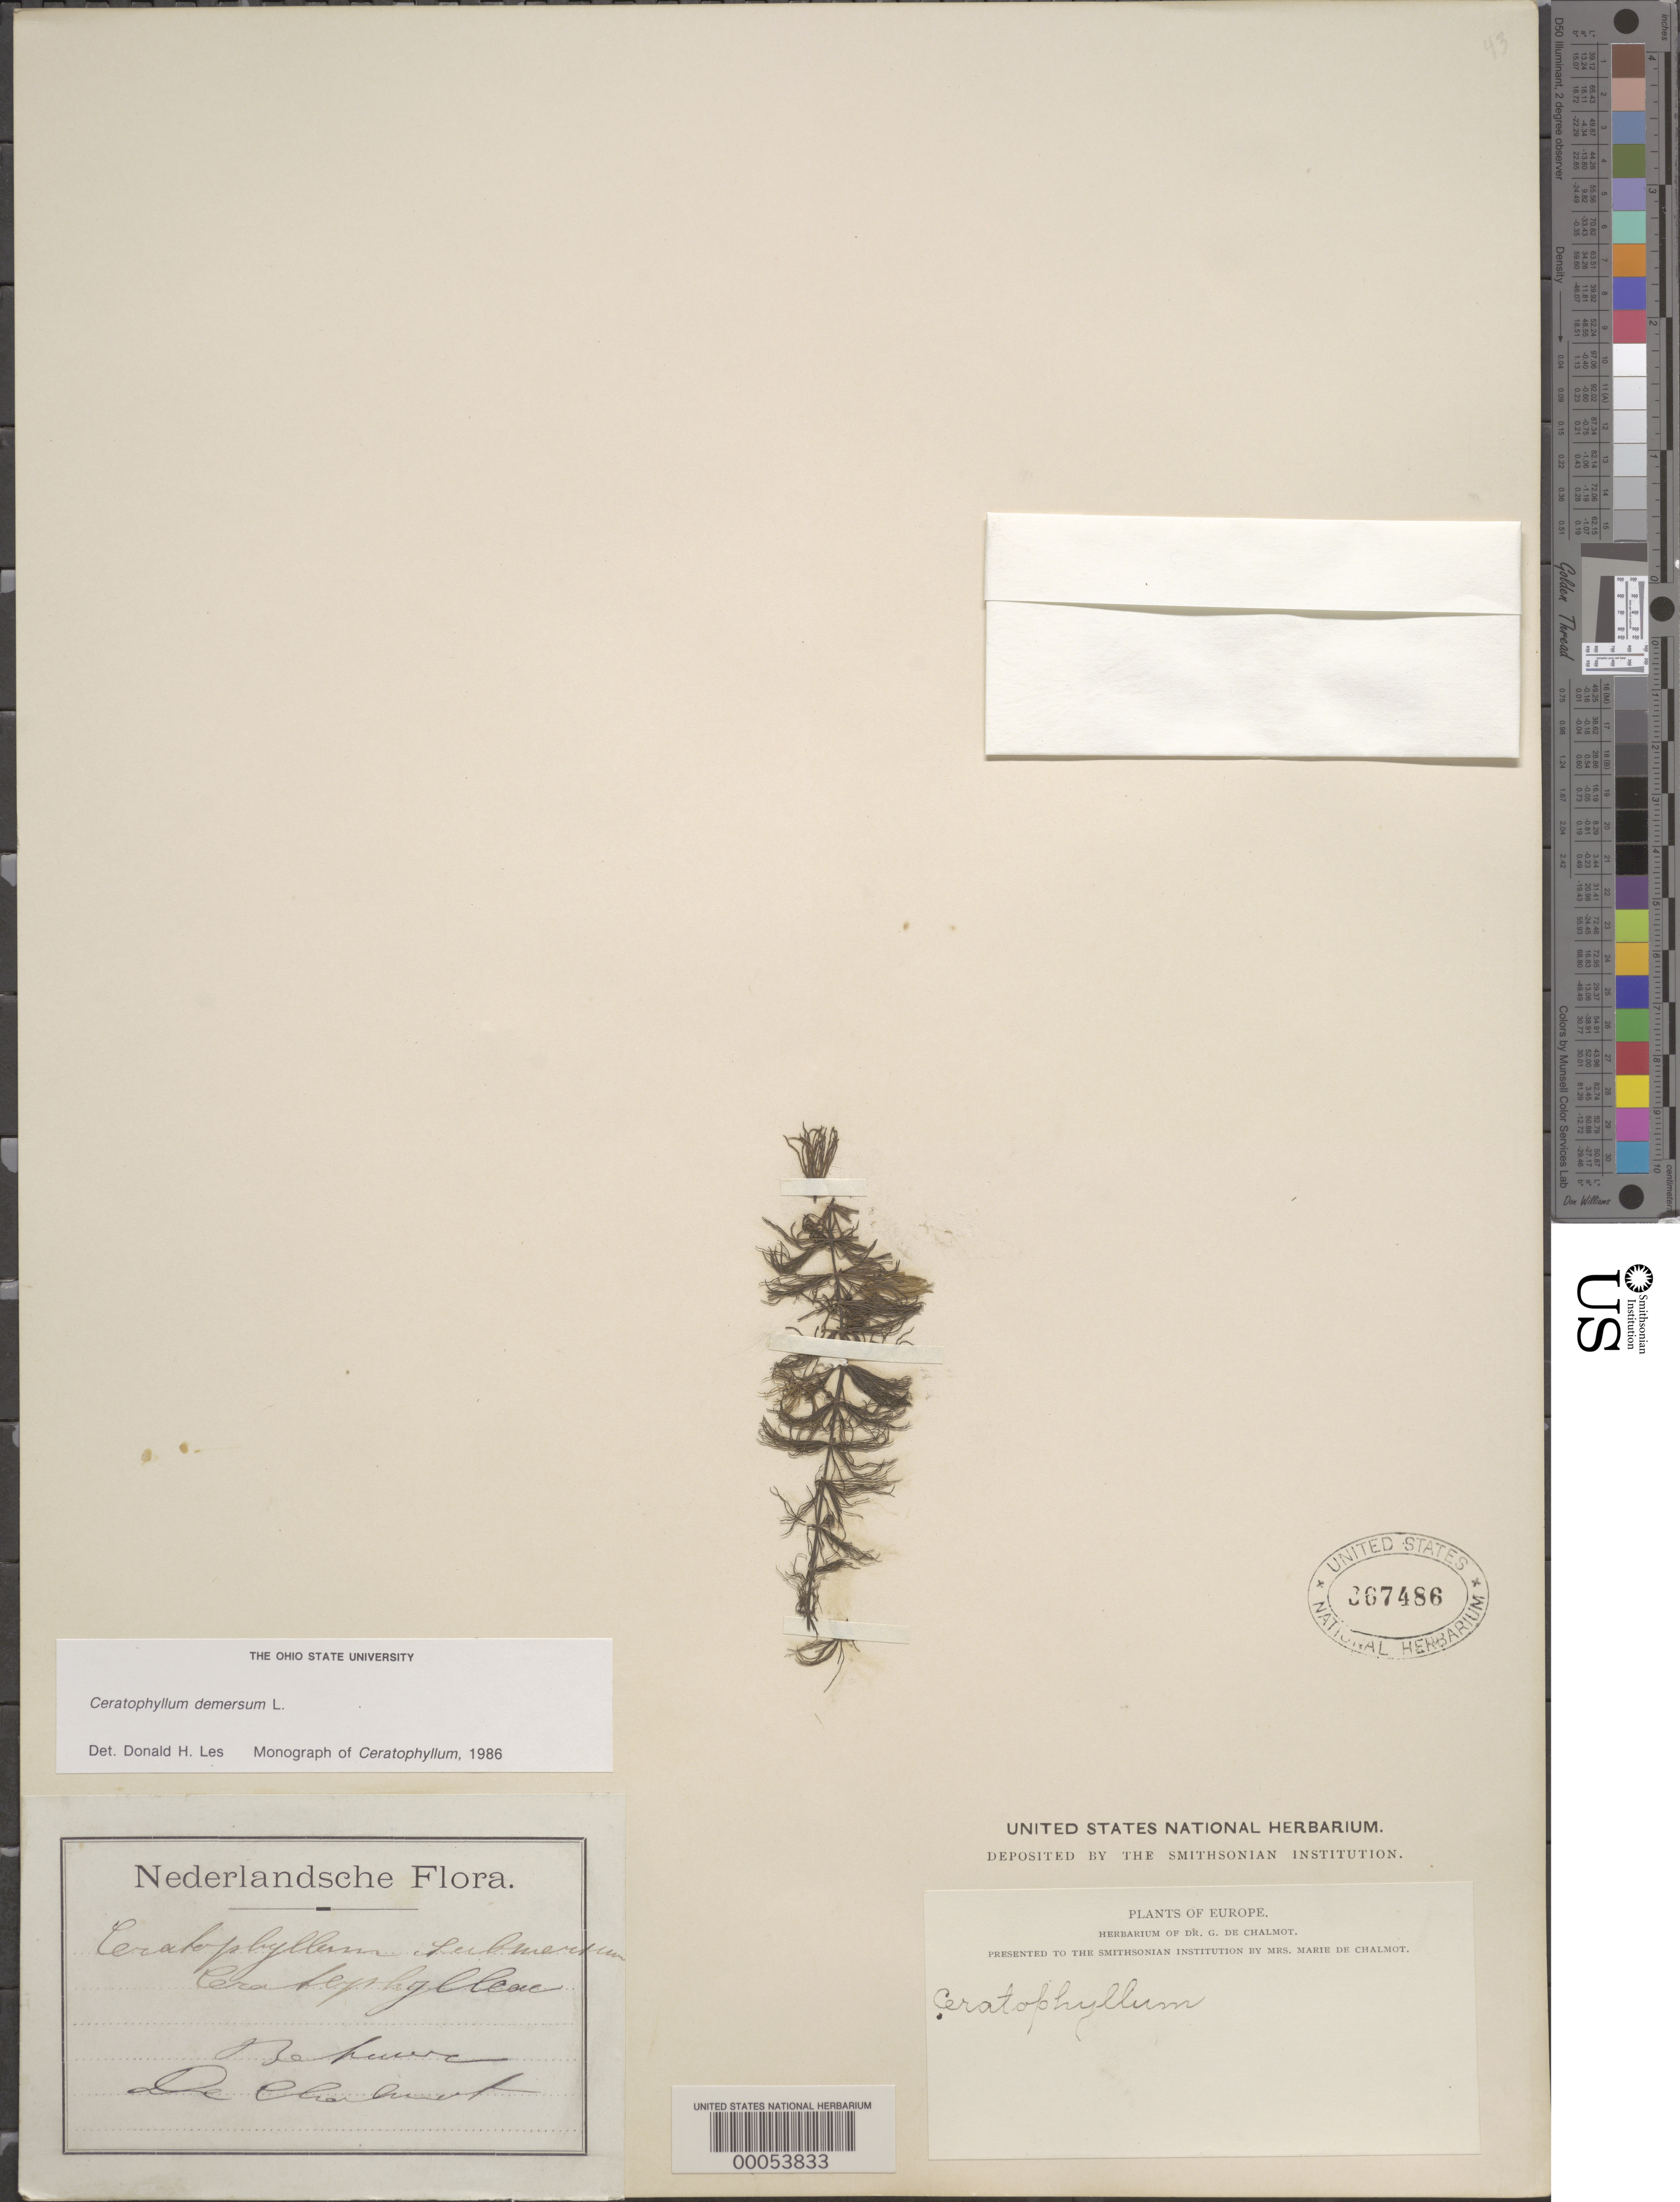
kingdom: Plantae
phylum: Tracheophyta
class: Magnoliopsida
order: Ceratophyllales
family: Ceratophyllaceae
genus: Ceratophyllum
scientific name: Ceratophyllum demersum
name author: L.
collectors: G. de Chalmot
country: Netherlands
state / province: Gelderland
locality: Betuwe.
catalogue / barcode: US 367486